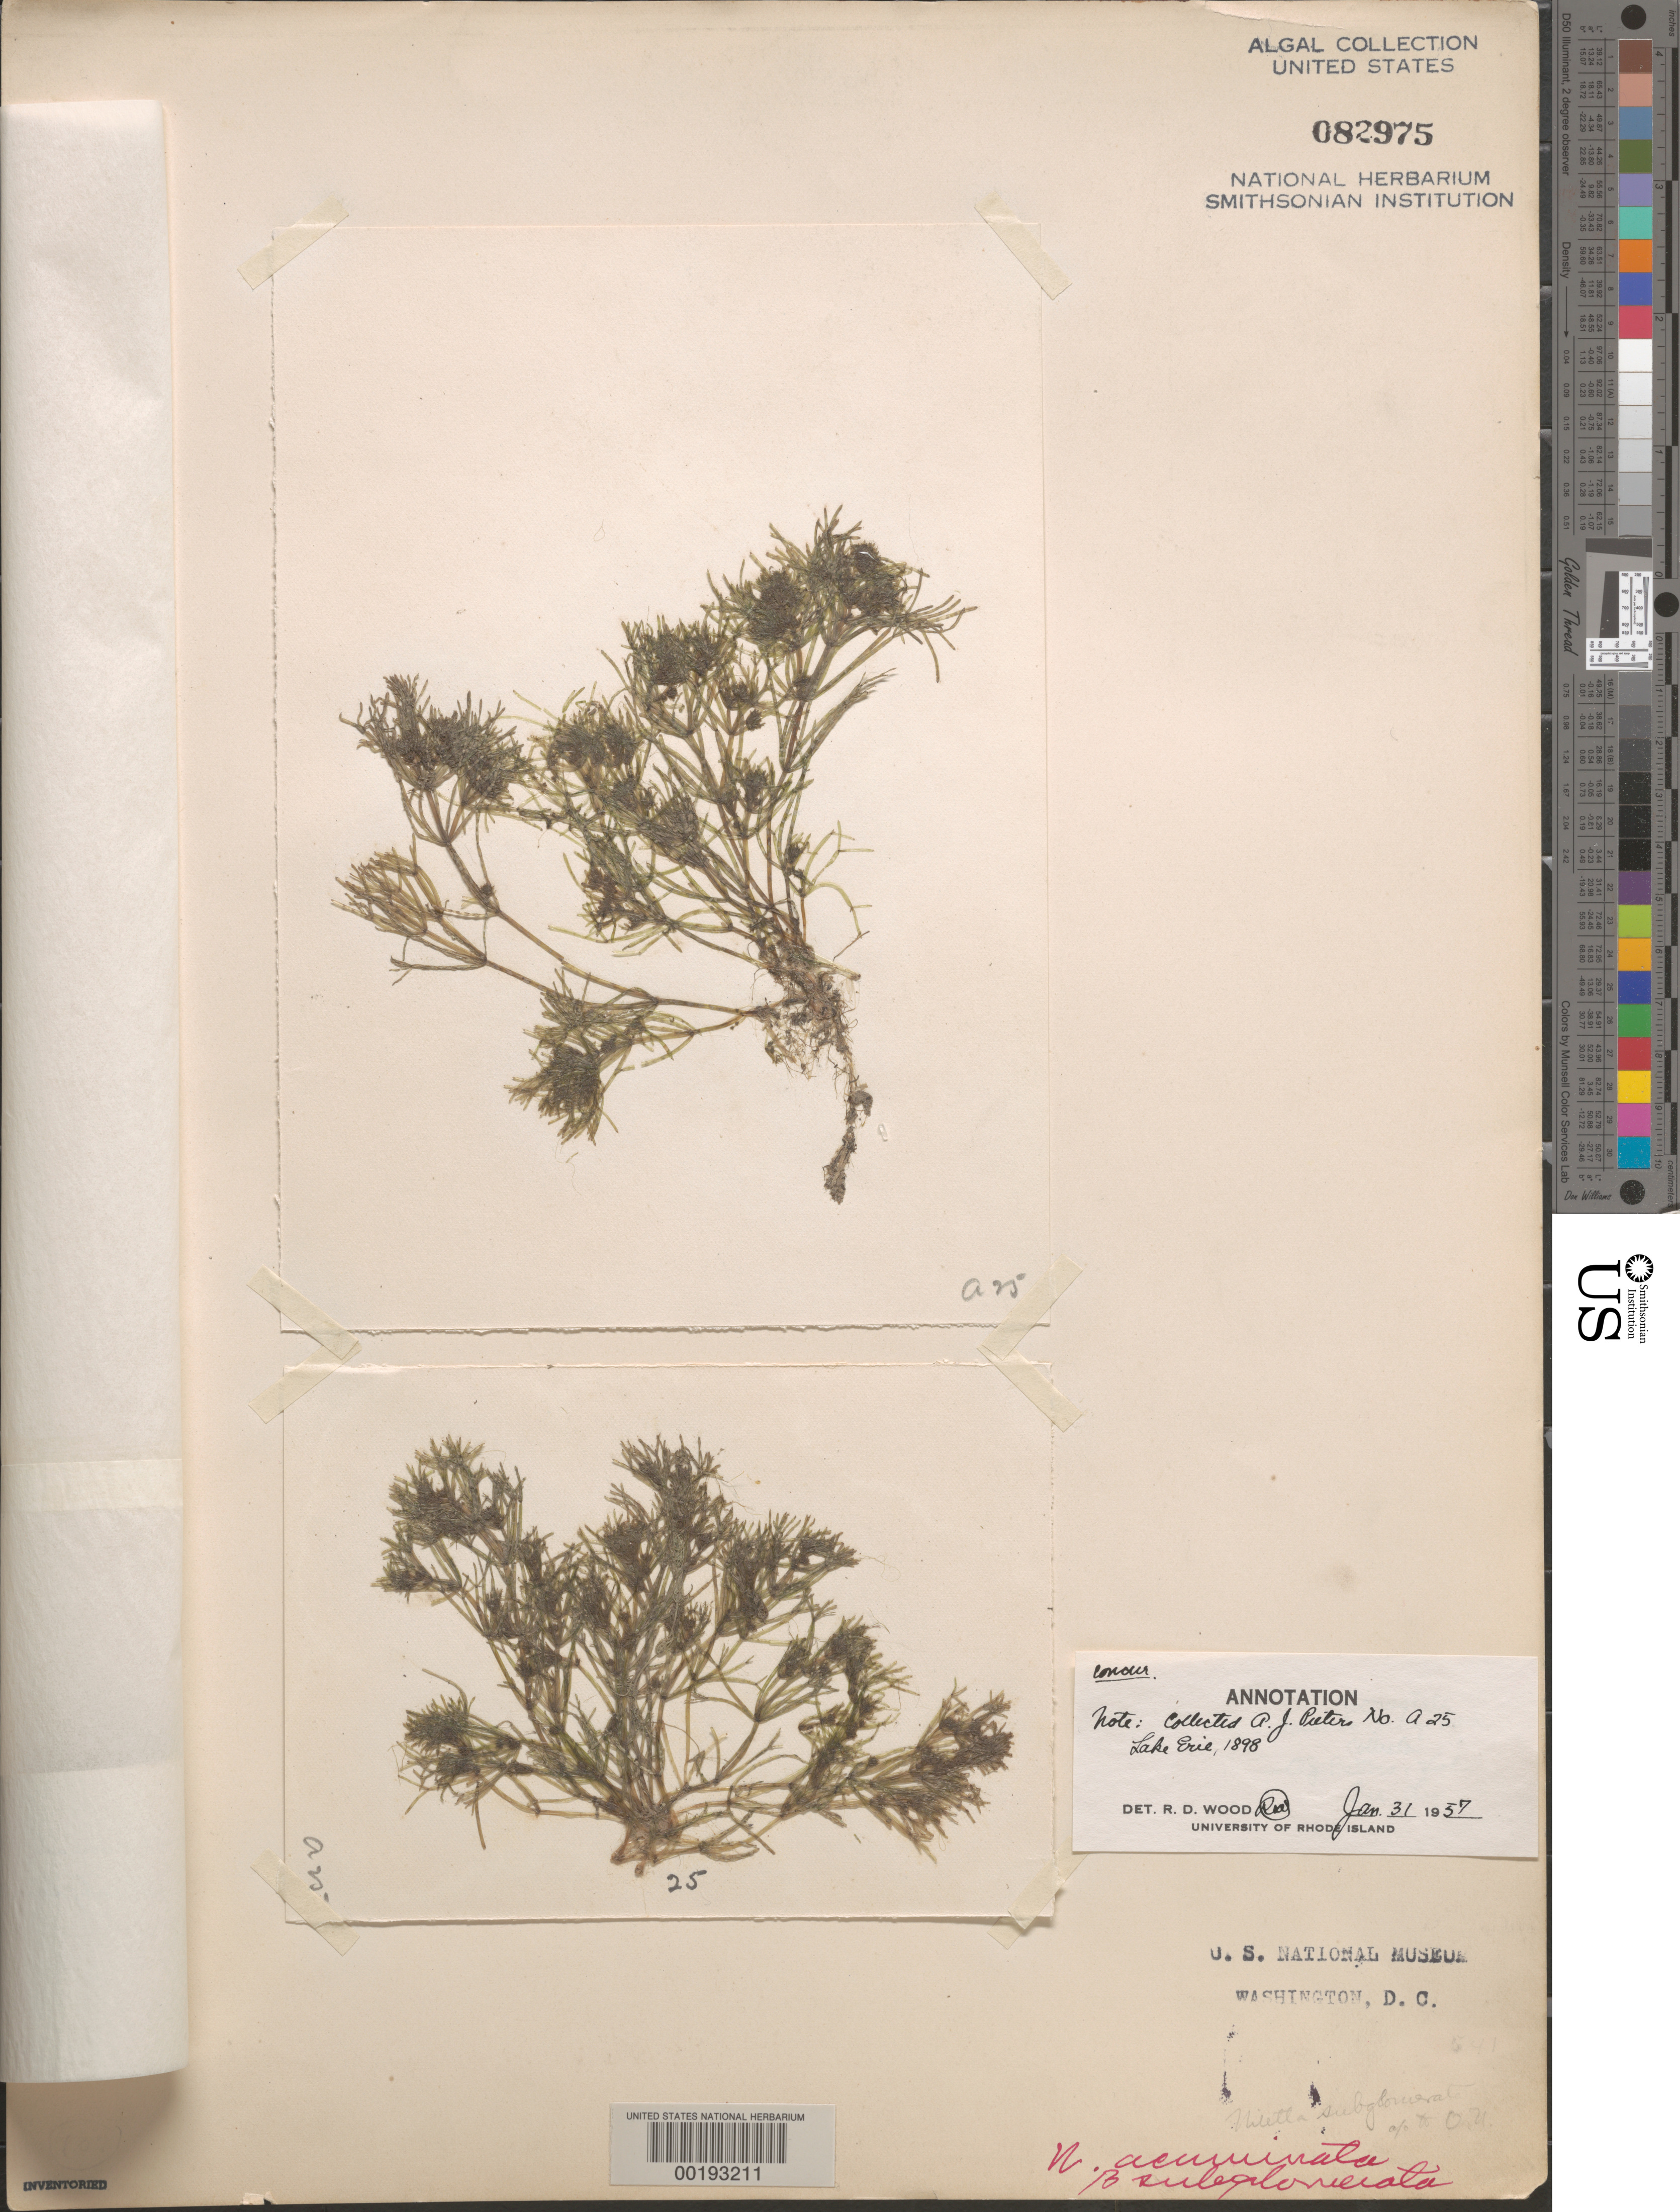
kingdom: Plantae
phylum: Charophyta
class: Charophyceae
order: Charales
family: Characeae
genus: Nitella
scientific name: Nitella acuminata var. subglomerata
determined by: Wood, R. D.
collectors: A. Pieters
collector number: A25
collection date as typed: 1898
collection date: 1898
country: United States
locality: Lake Erie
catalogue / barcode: US 82975